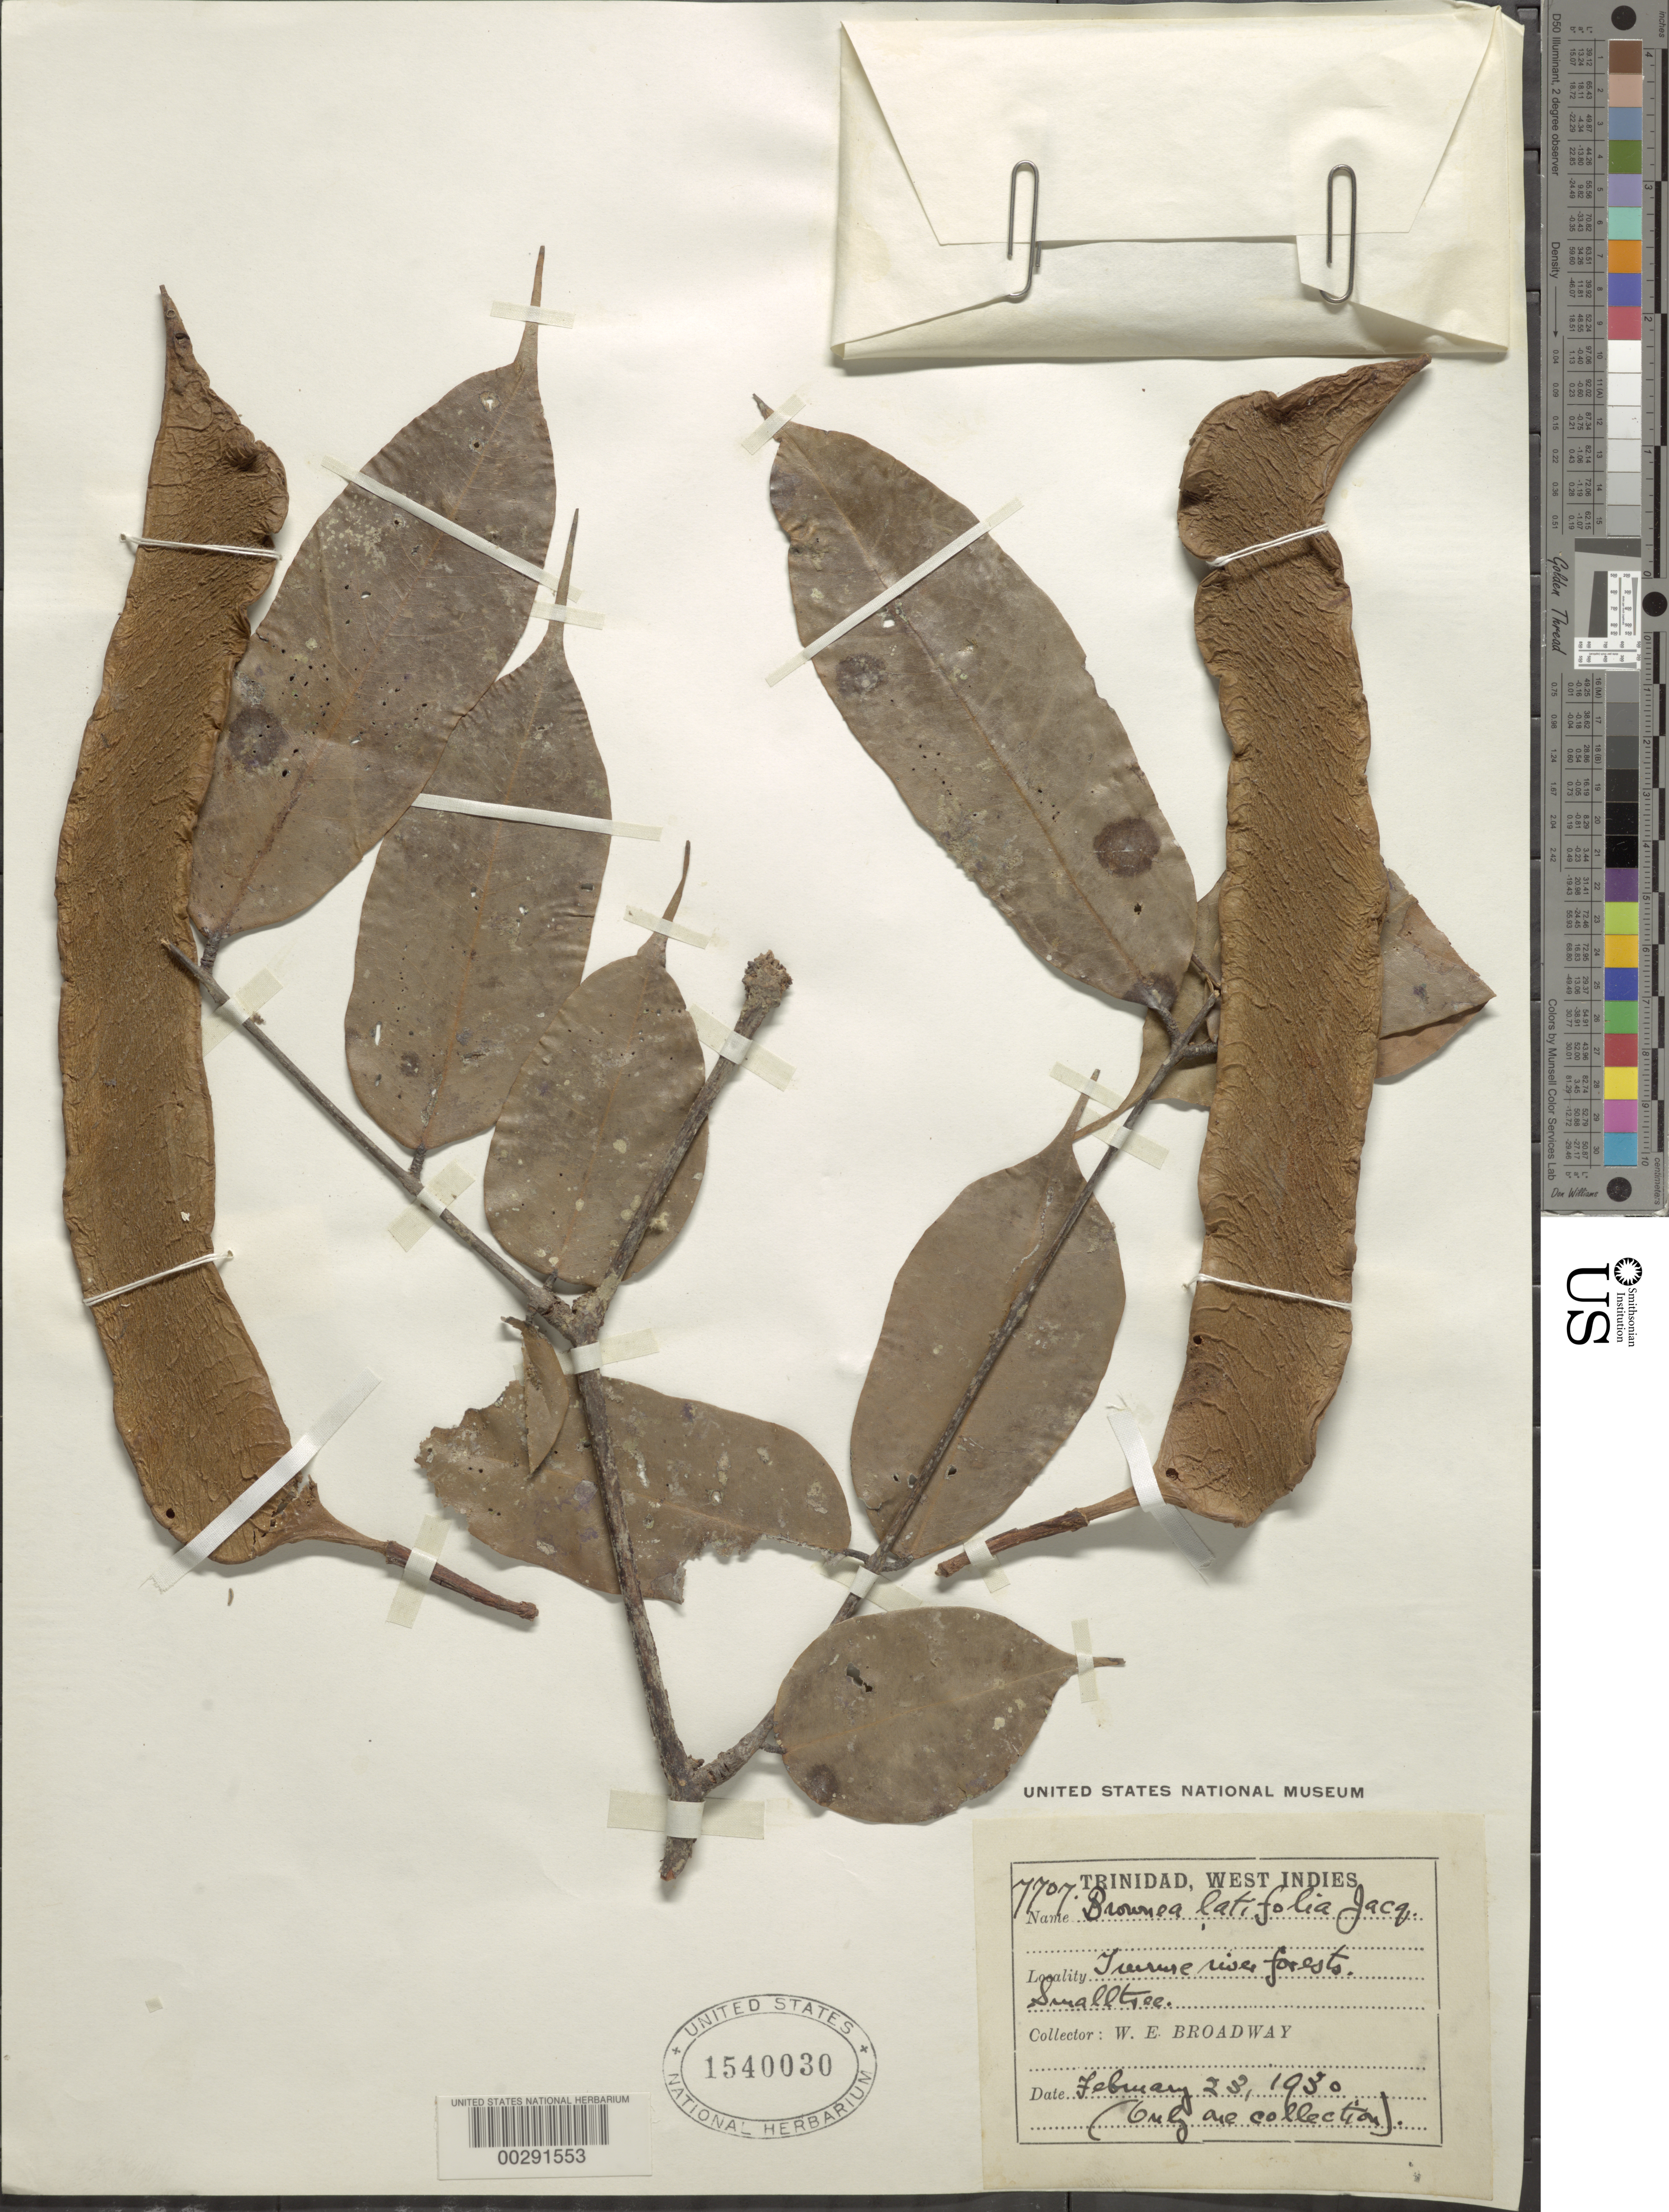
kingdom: Plantae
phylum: Tracheophyta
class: Magnoliopsida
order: Fabales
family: Fabaceae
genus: Brownea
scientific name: Brownea latifolia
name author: Jacq.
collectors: W. E. Broadway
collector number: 7707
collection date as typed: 23 Feb 1930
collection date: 1930-02-23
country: Trinidad and Tobago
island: Trinidad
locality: Trurure river forests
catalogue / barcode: US 1540030